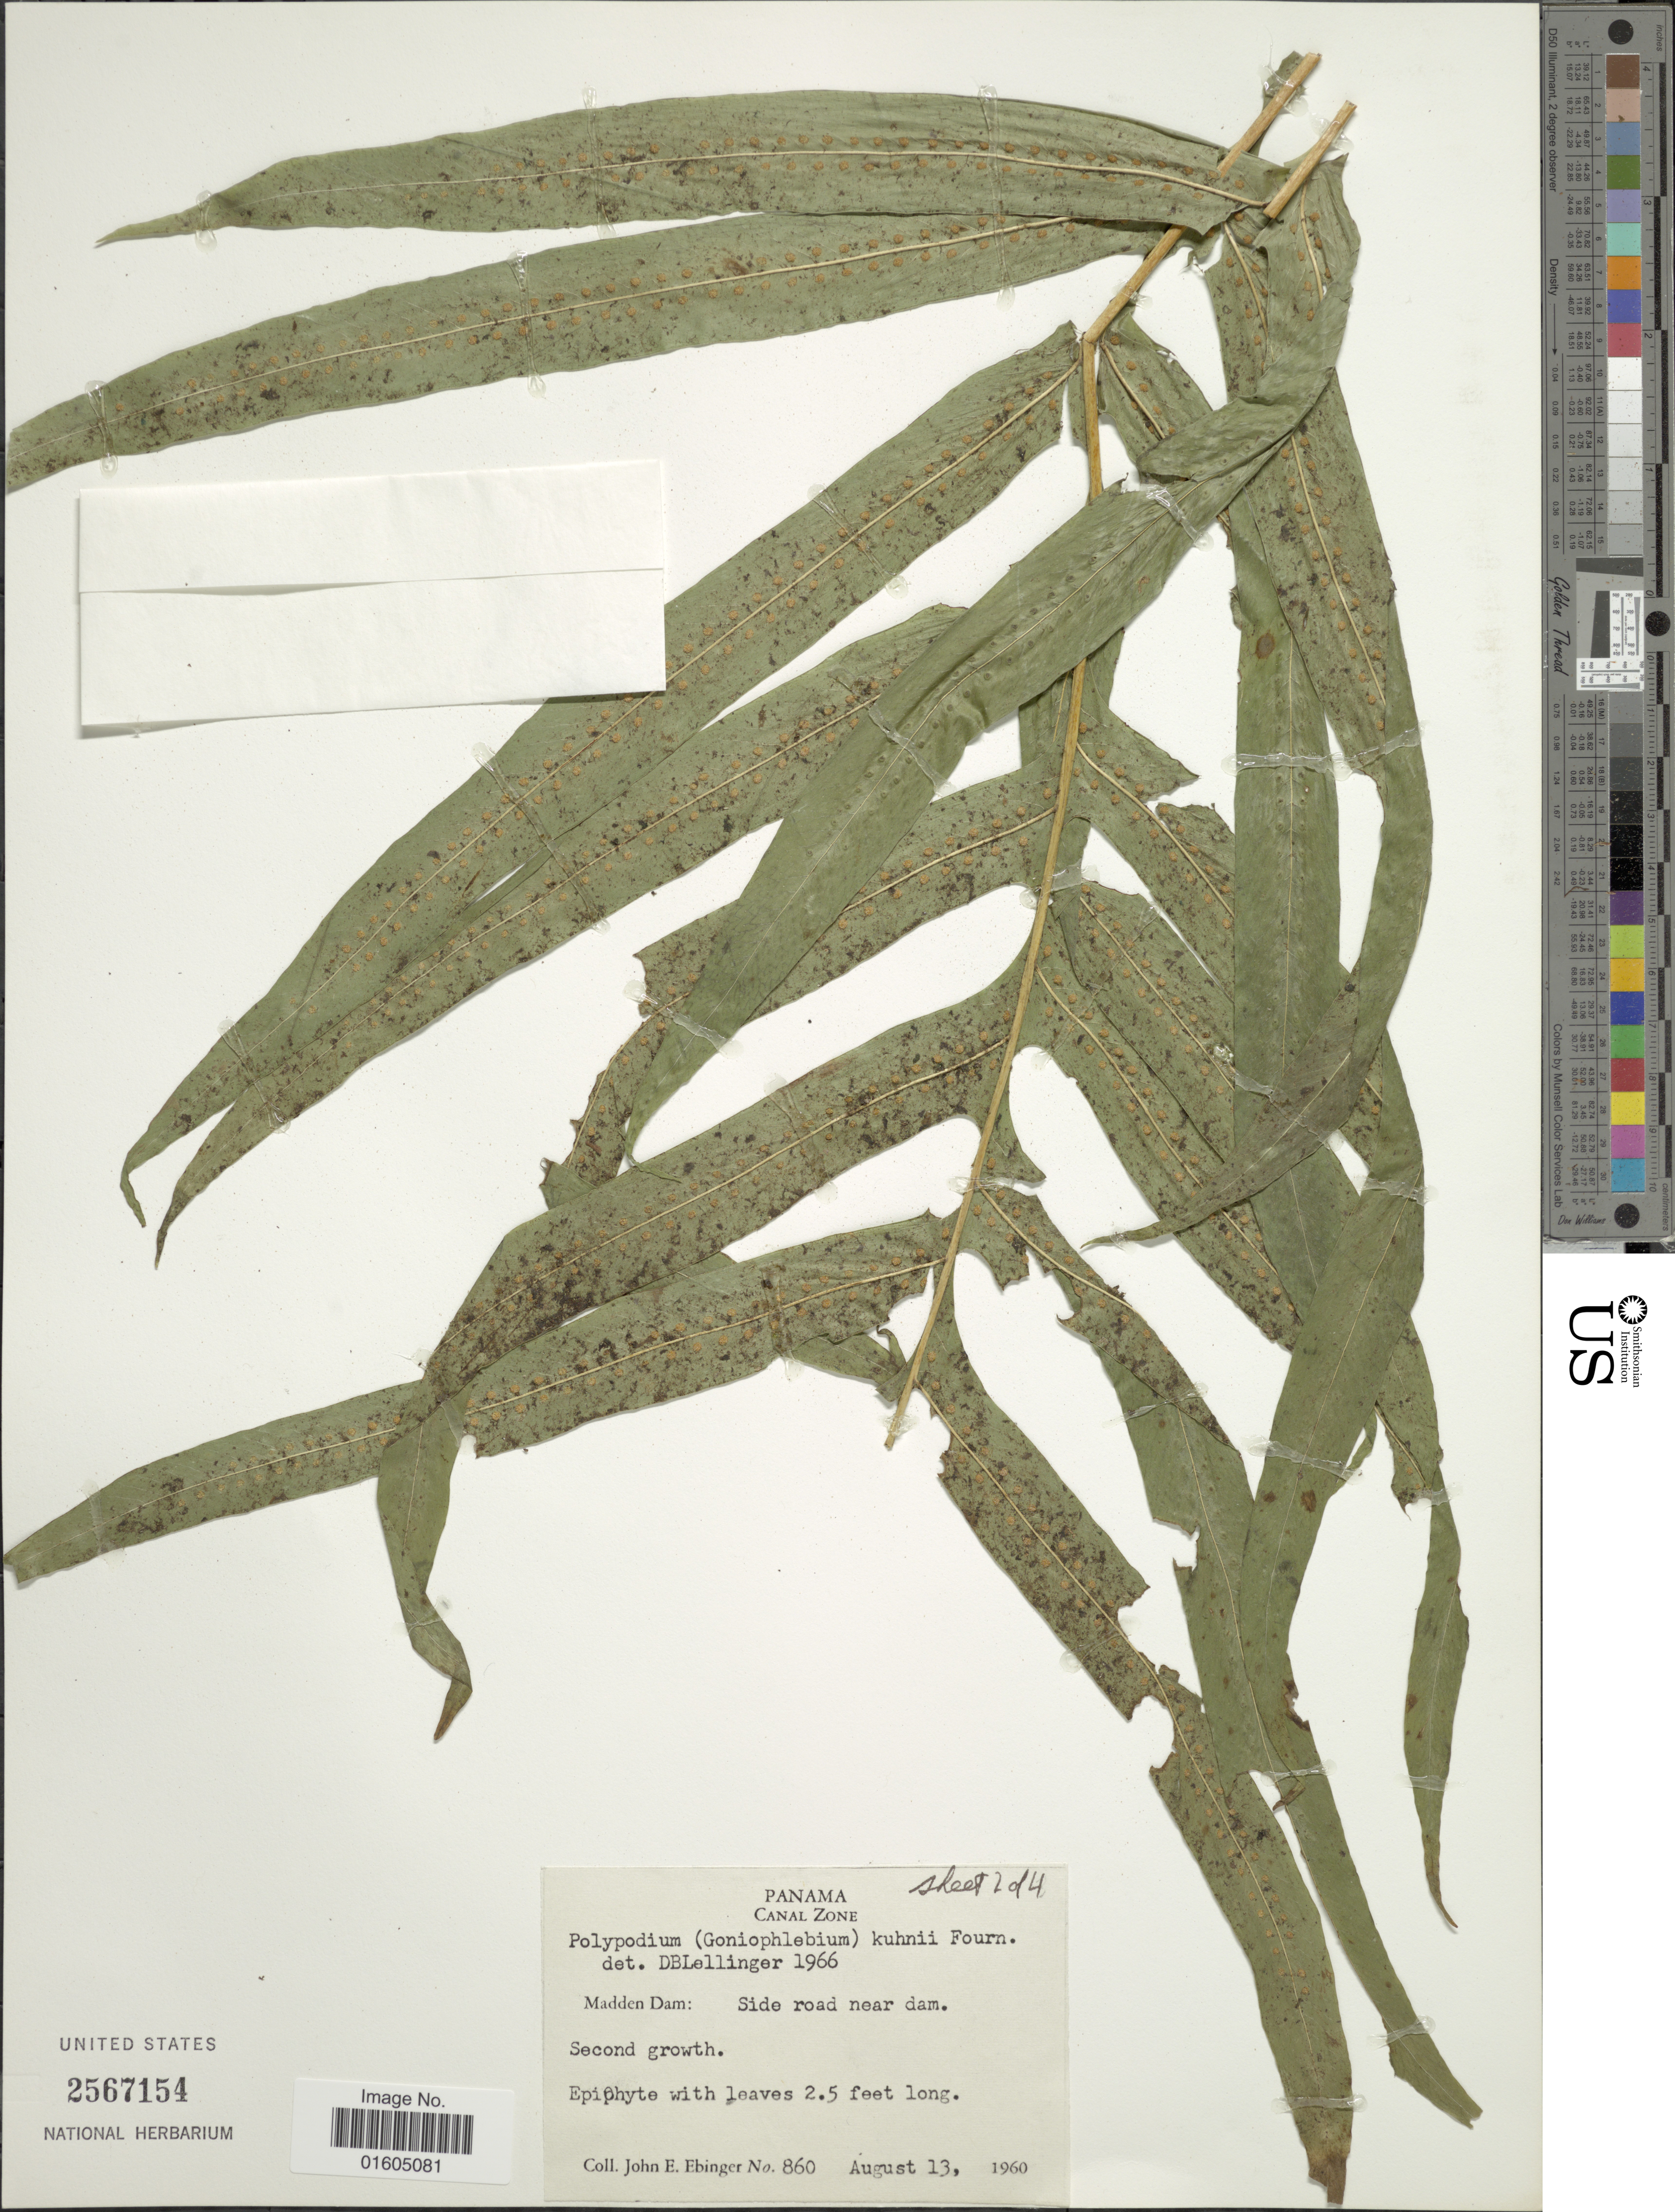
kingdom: Plantae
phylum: Tracheophyta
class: Polypodiopsida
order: Polypodiales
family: Polypodiaceae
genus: Serpocaulon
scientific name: Serpocaulon attenuatum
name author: (Humb. & Bonpl. ex Willd.) A.R. Sm.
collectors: J. Ebinger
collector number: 860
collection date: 1960-08-13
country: Panama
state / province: Colón / Panamá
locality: Panama. Canzal Zone. Madden Dam: Side road near dam.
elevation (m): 0.8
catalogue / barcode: US 2567154